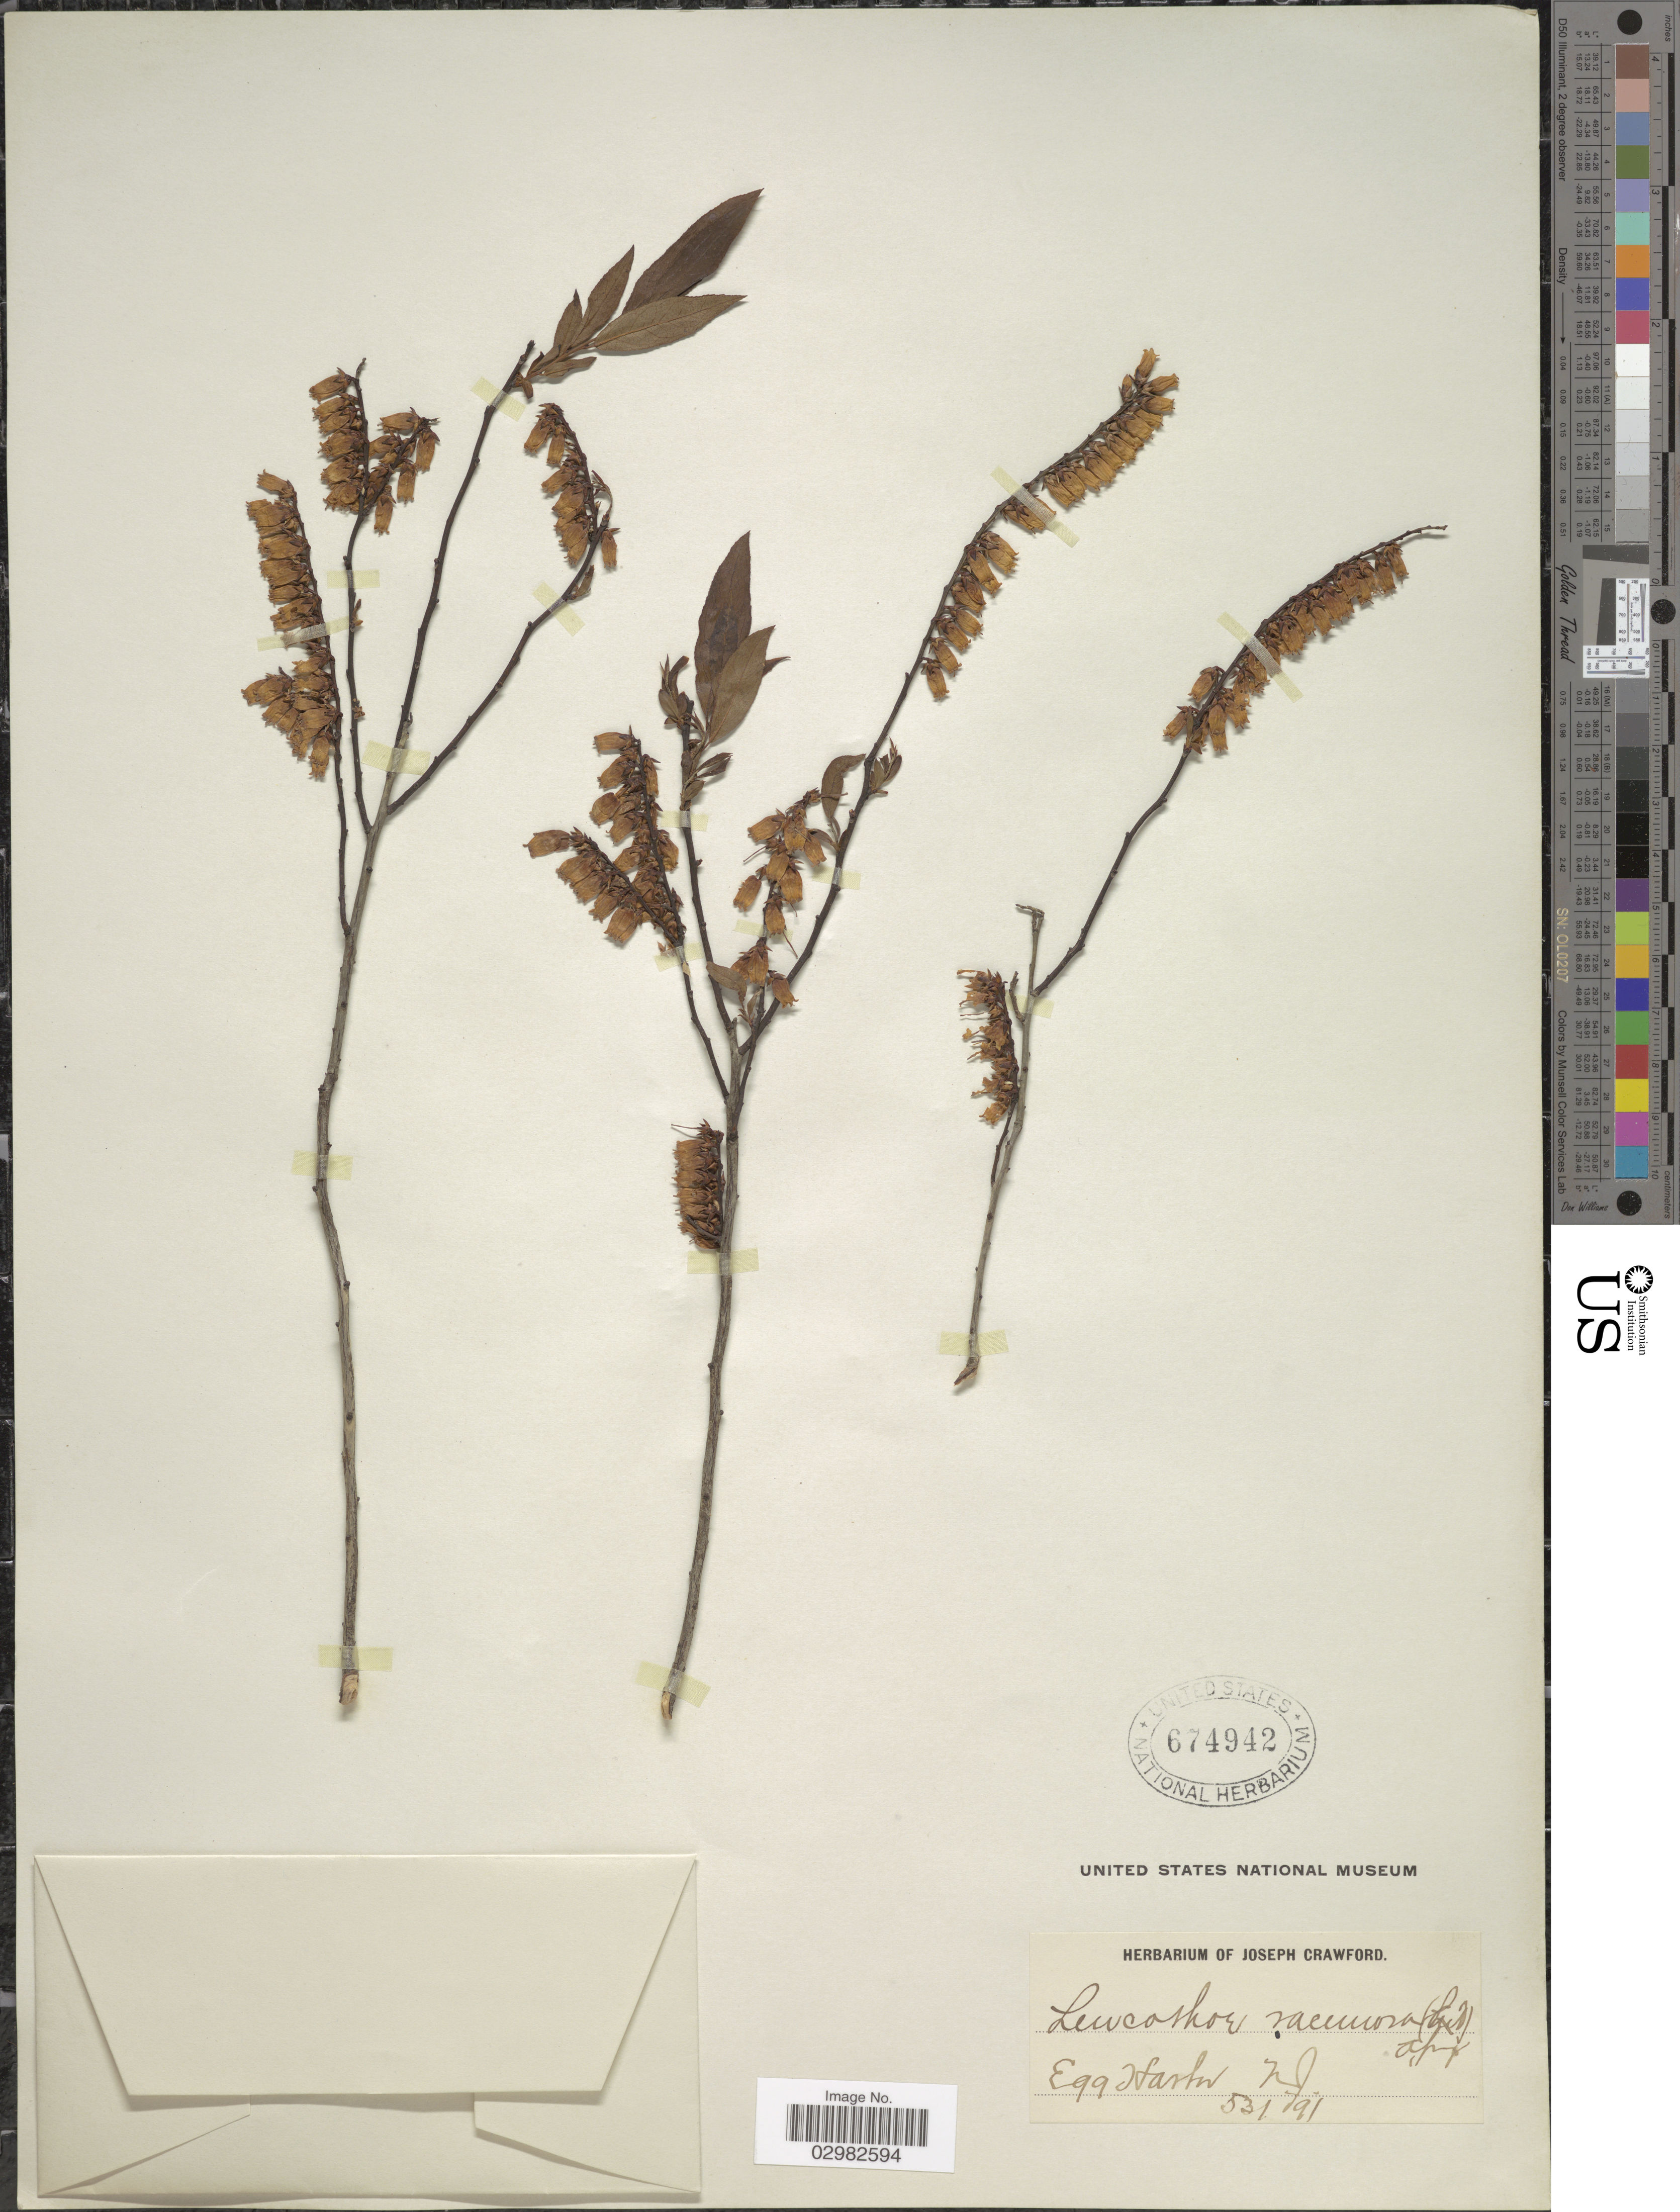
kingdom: Plantae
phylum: Tracheophyta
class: Magnoliopsida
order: Ericales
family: Ericaceae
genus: Leucothoe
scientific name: Leucothoë racemosa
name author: (L.) A. Gray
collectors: ex herb. Joseph Crawford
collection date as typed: Transcribed d/m/y: 31/5/91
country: United States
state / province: New Jersey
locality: Egg Harbor.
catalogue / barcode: US 674942